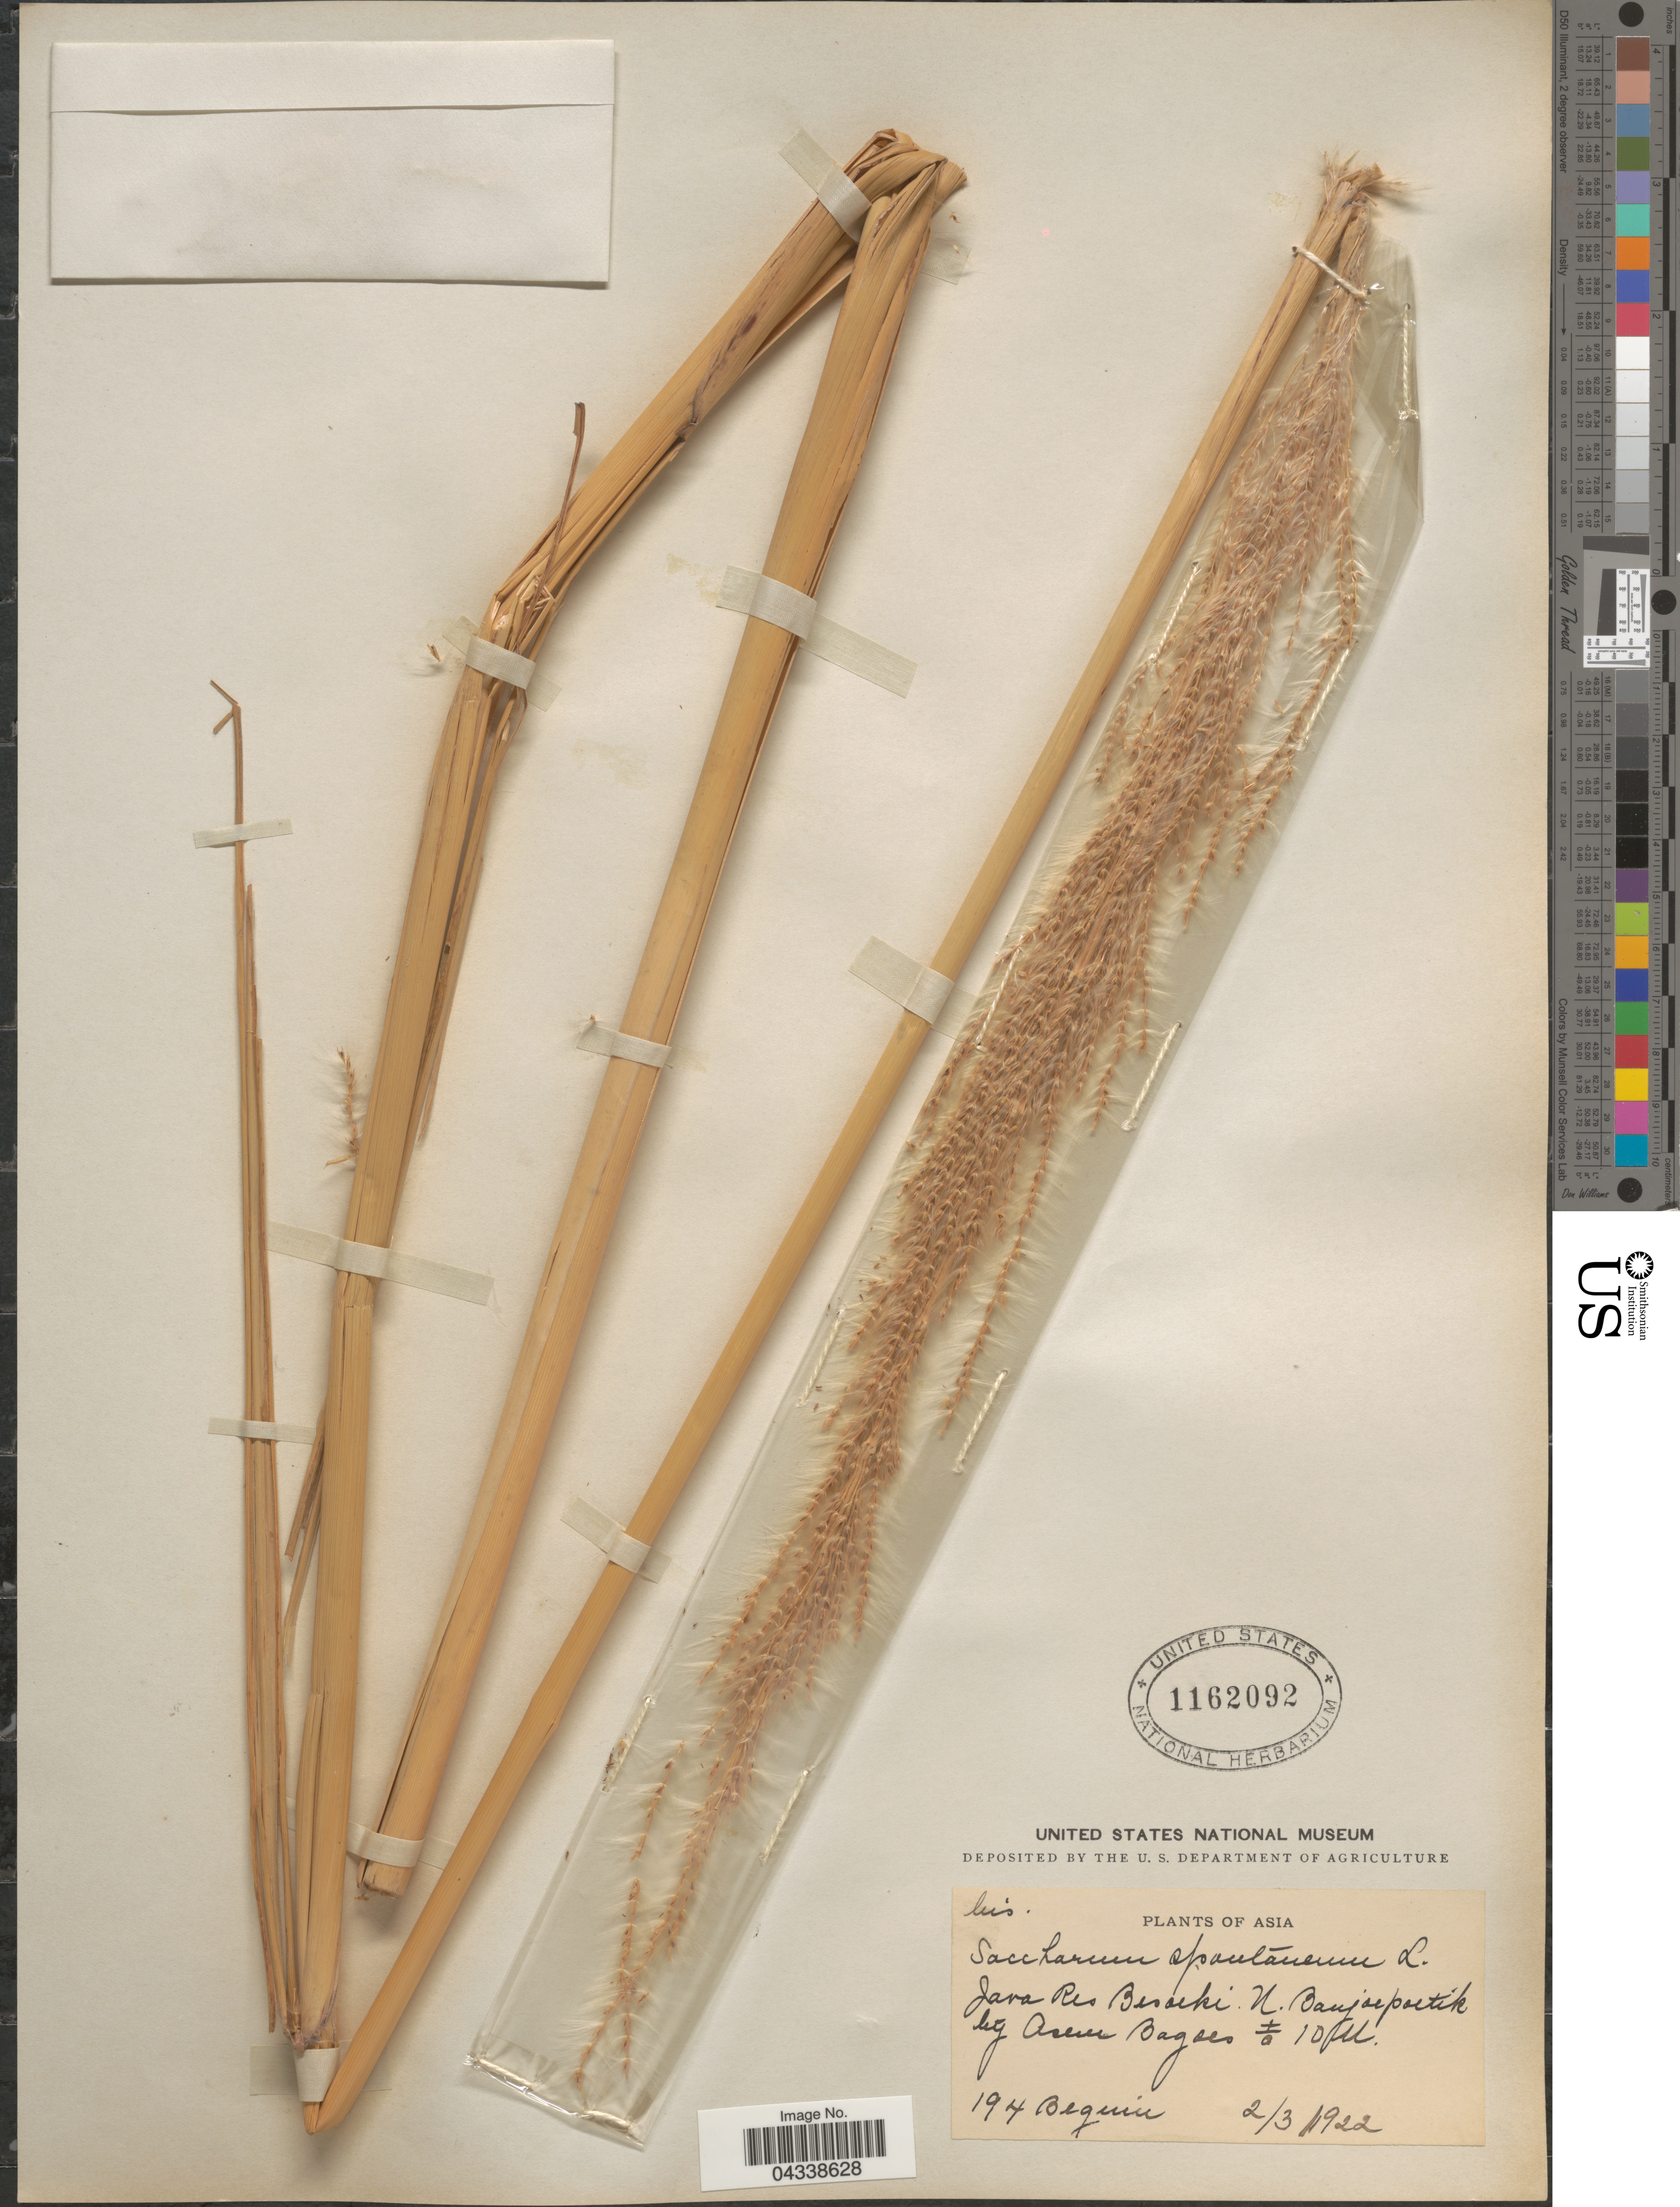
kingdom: Plantae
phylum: Tracheophyta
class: Liliopsida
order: Poales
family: Poaceae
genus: Saccharum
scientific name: Saccharum spontaneum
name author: L.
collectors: Beguin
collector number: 194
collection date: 1922-03-02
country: Indonesia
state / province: Java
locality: Java Res Besoeki. N. Banjoepoetik bij Asem Bagoes.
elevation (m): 10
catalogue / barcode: US 1162092